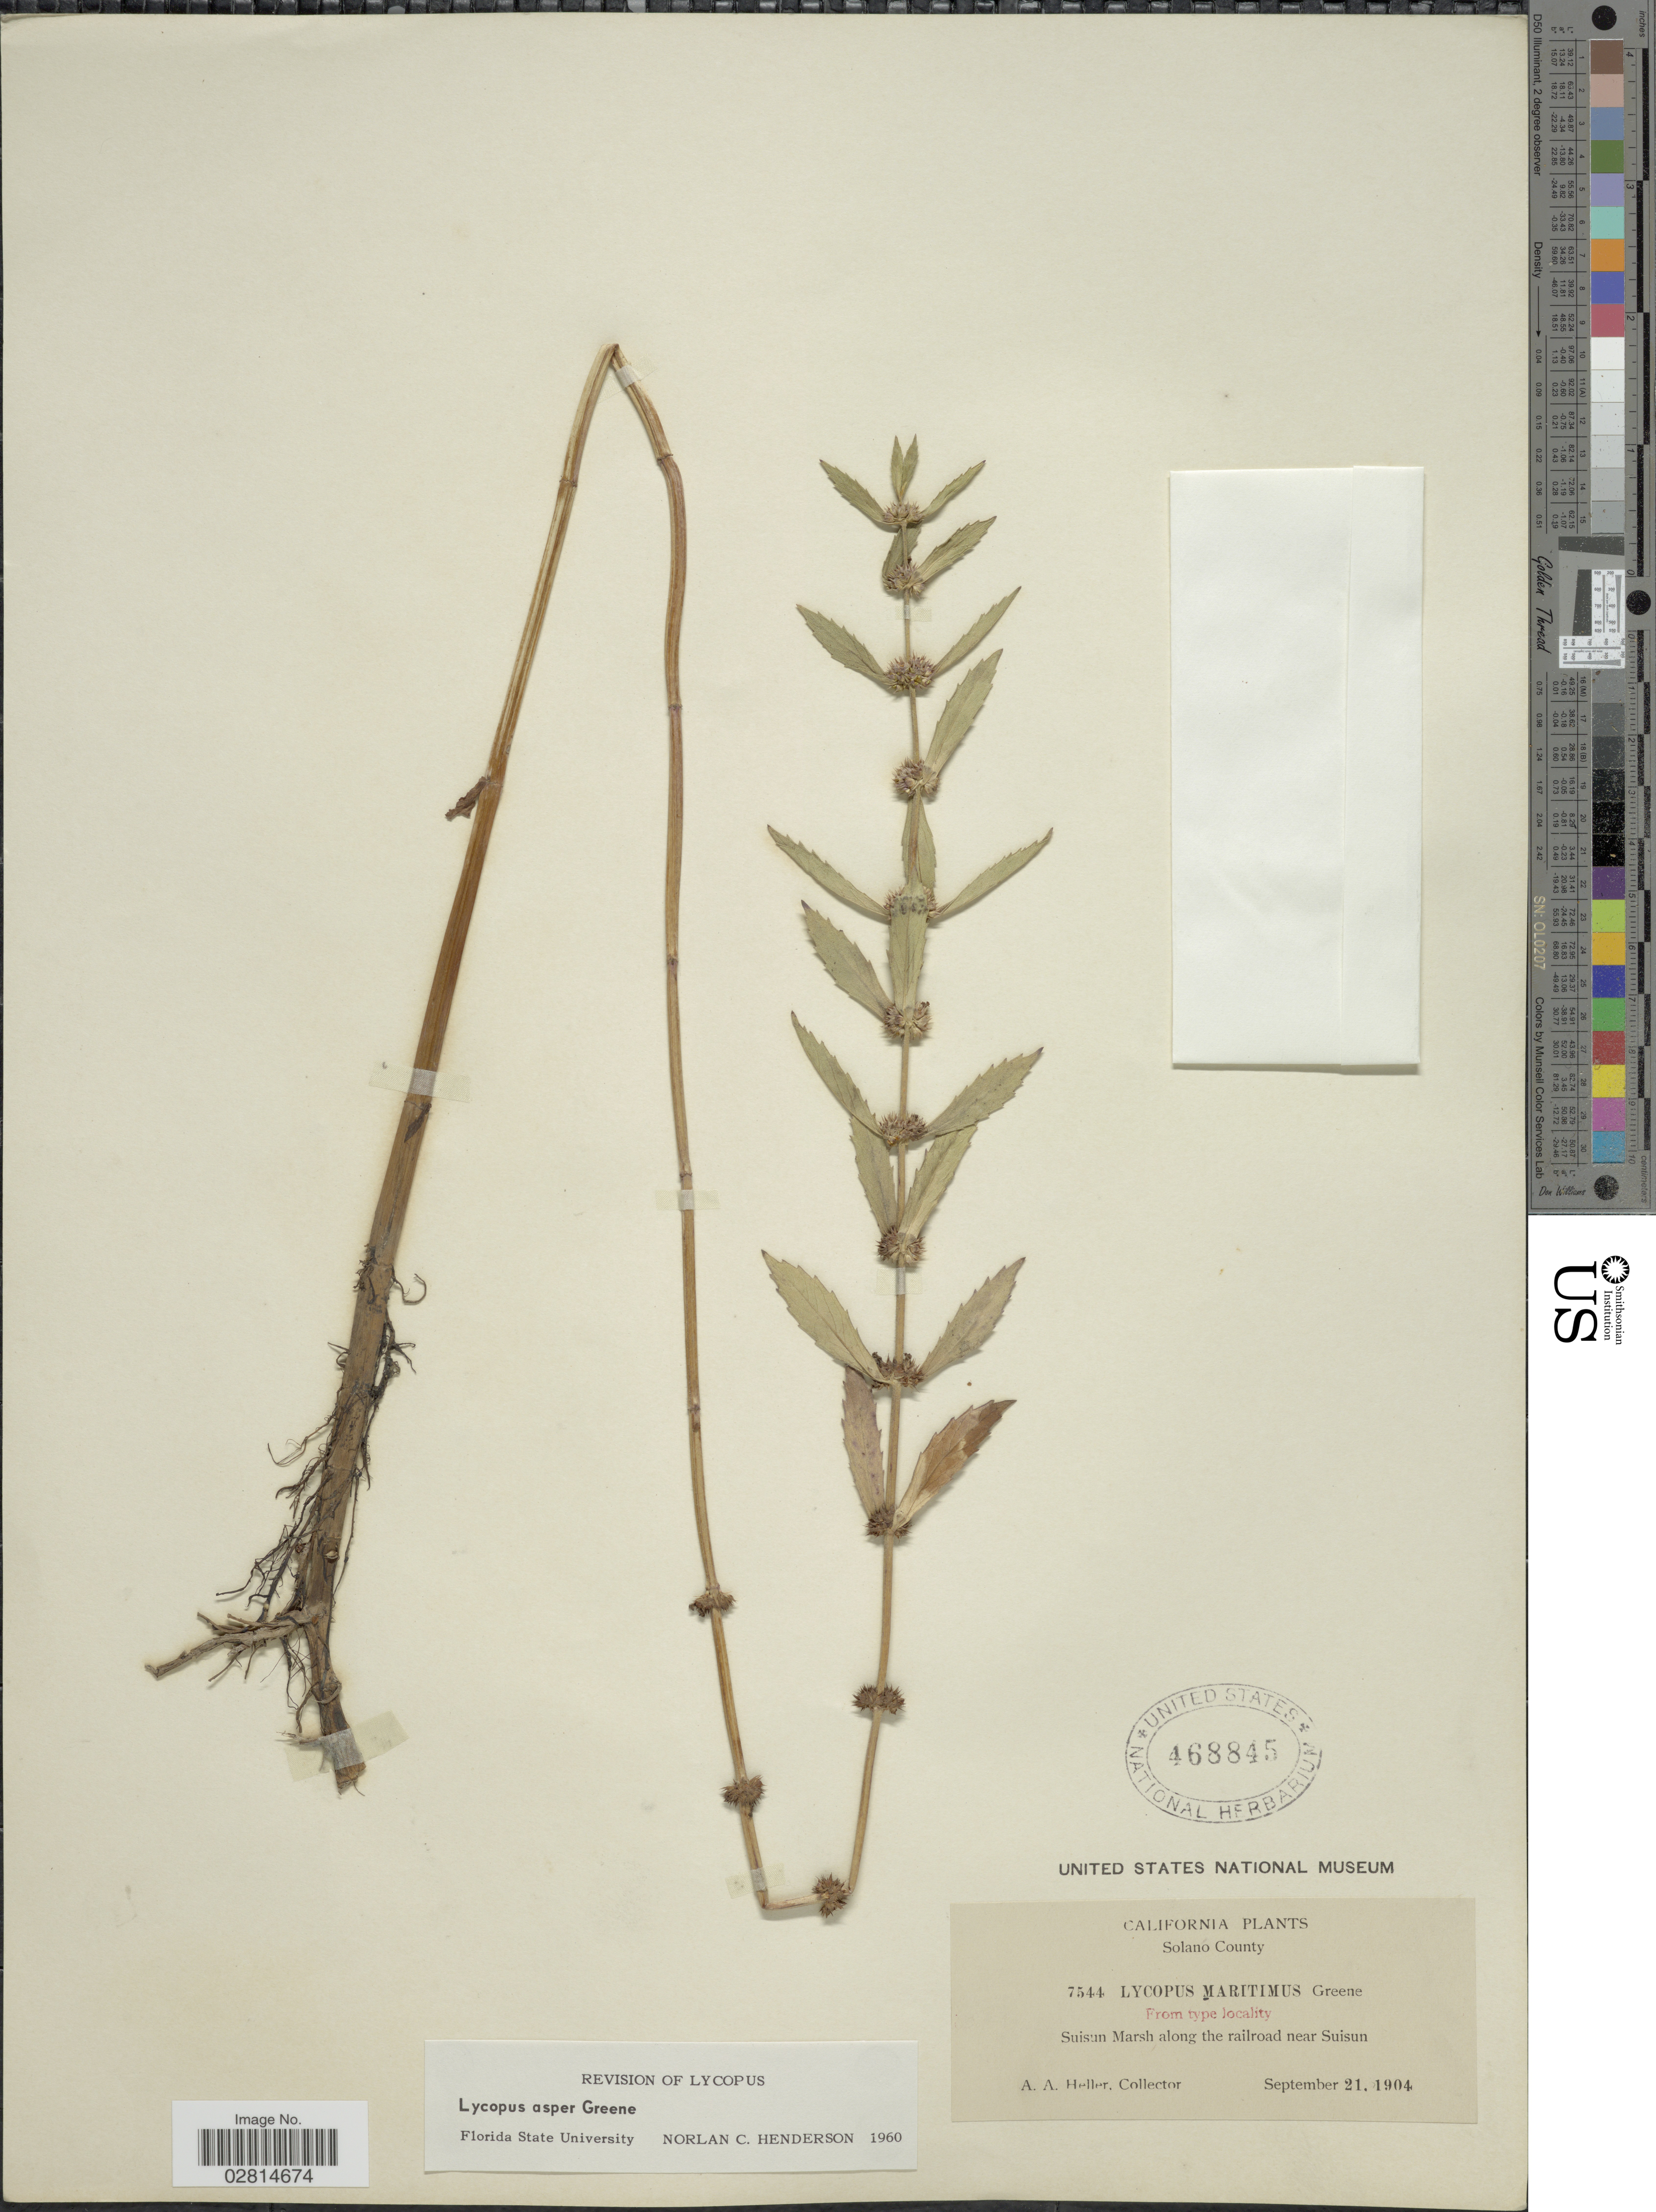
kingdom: Plantae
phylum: Tracheophyta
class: Magnoliopsida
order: Lamiales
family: Lamiaceae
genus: Lycopus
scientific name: Lycopus asper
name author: Greene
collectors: A. A. Heller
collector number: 7544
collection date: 1904-09-21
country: United States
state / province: California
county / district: Solano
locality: Solano County. Suisun Marsh along the railroad near Suisun.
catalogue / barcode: US 468845